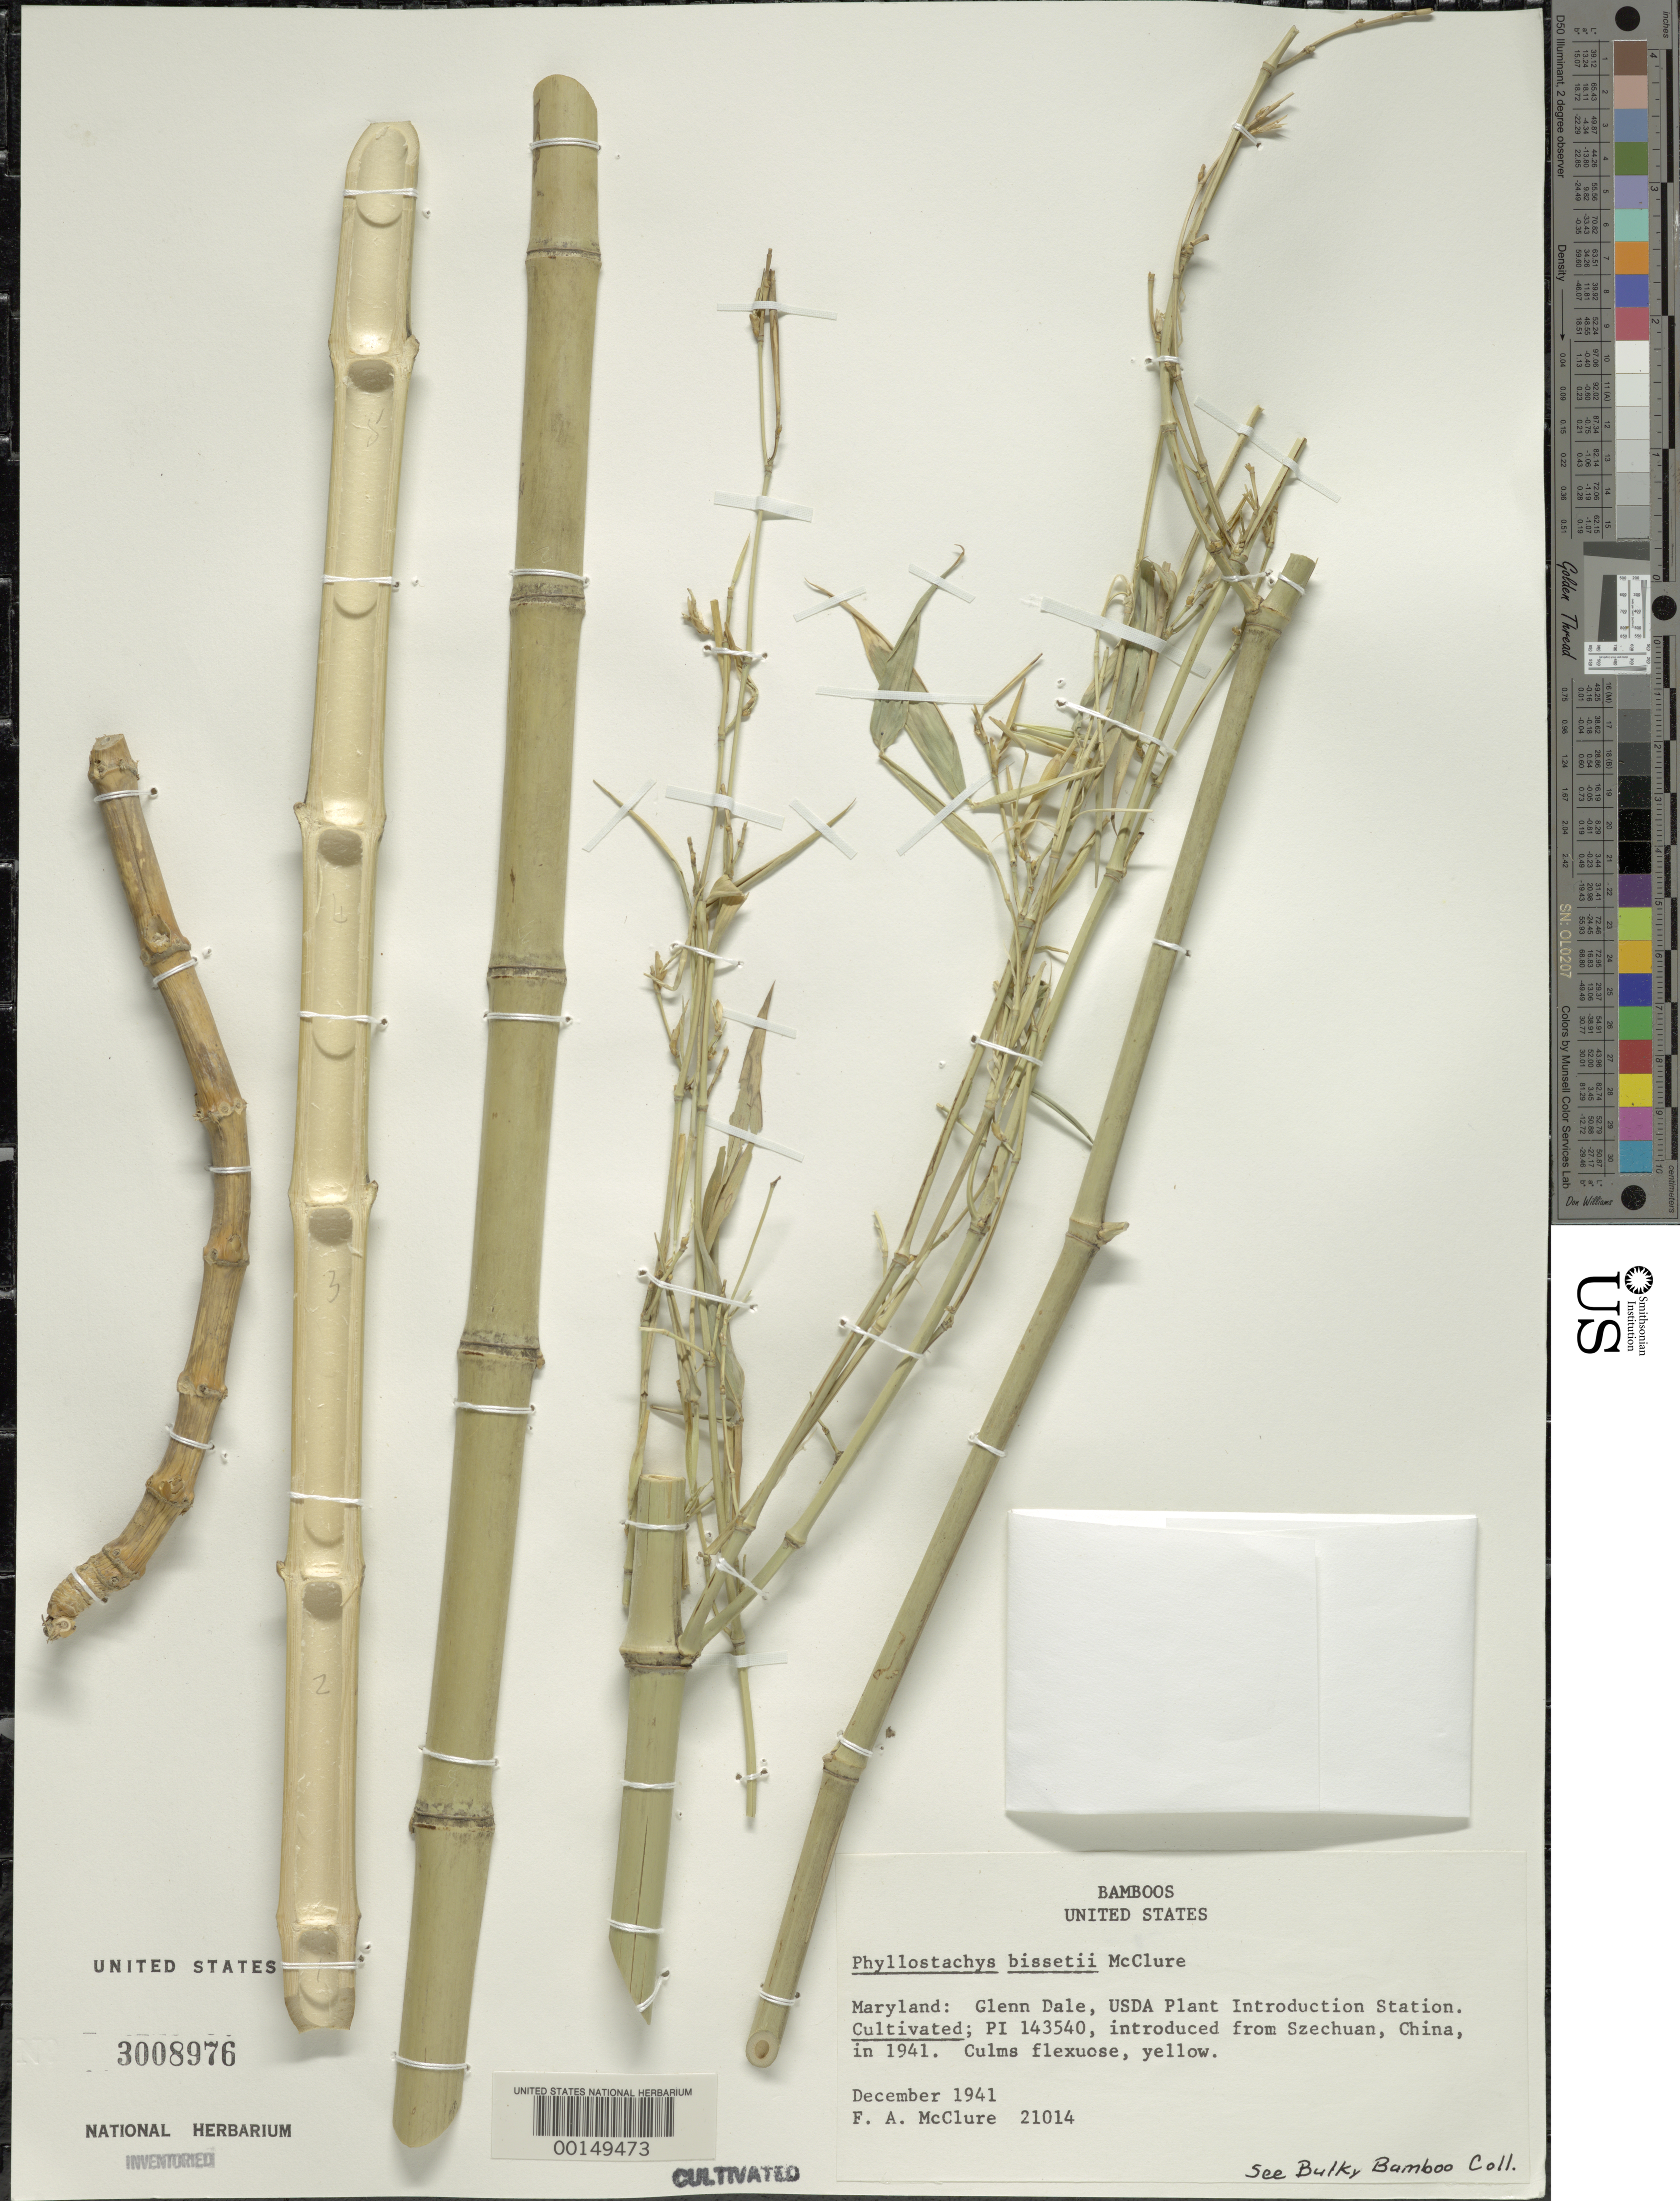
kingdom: Plantae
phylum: Tracheophyta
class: Liliopsida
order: Poales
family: Poaceae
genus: Phyllostachys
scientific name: Phyllostachys bissetii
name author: McClure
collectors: F. A. McClure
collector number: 21014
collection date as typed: Dec 1941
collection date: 1941-12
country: United States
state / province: Maryland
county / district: Prince George's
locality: Glenn dale, usda p.i. station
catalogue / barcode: US 3008976